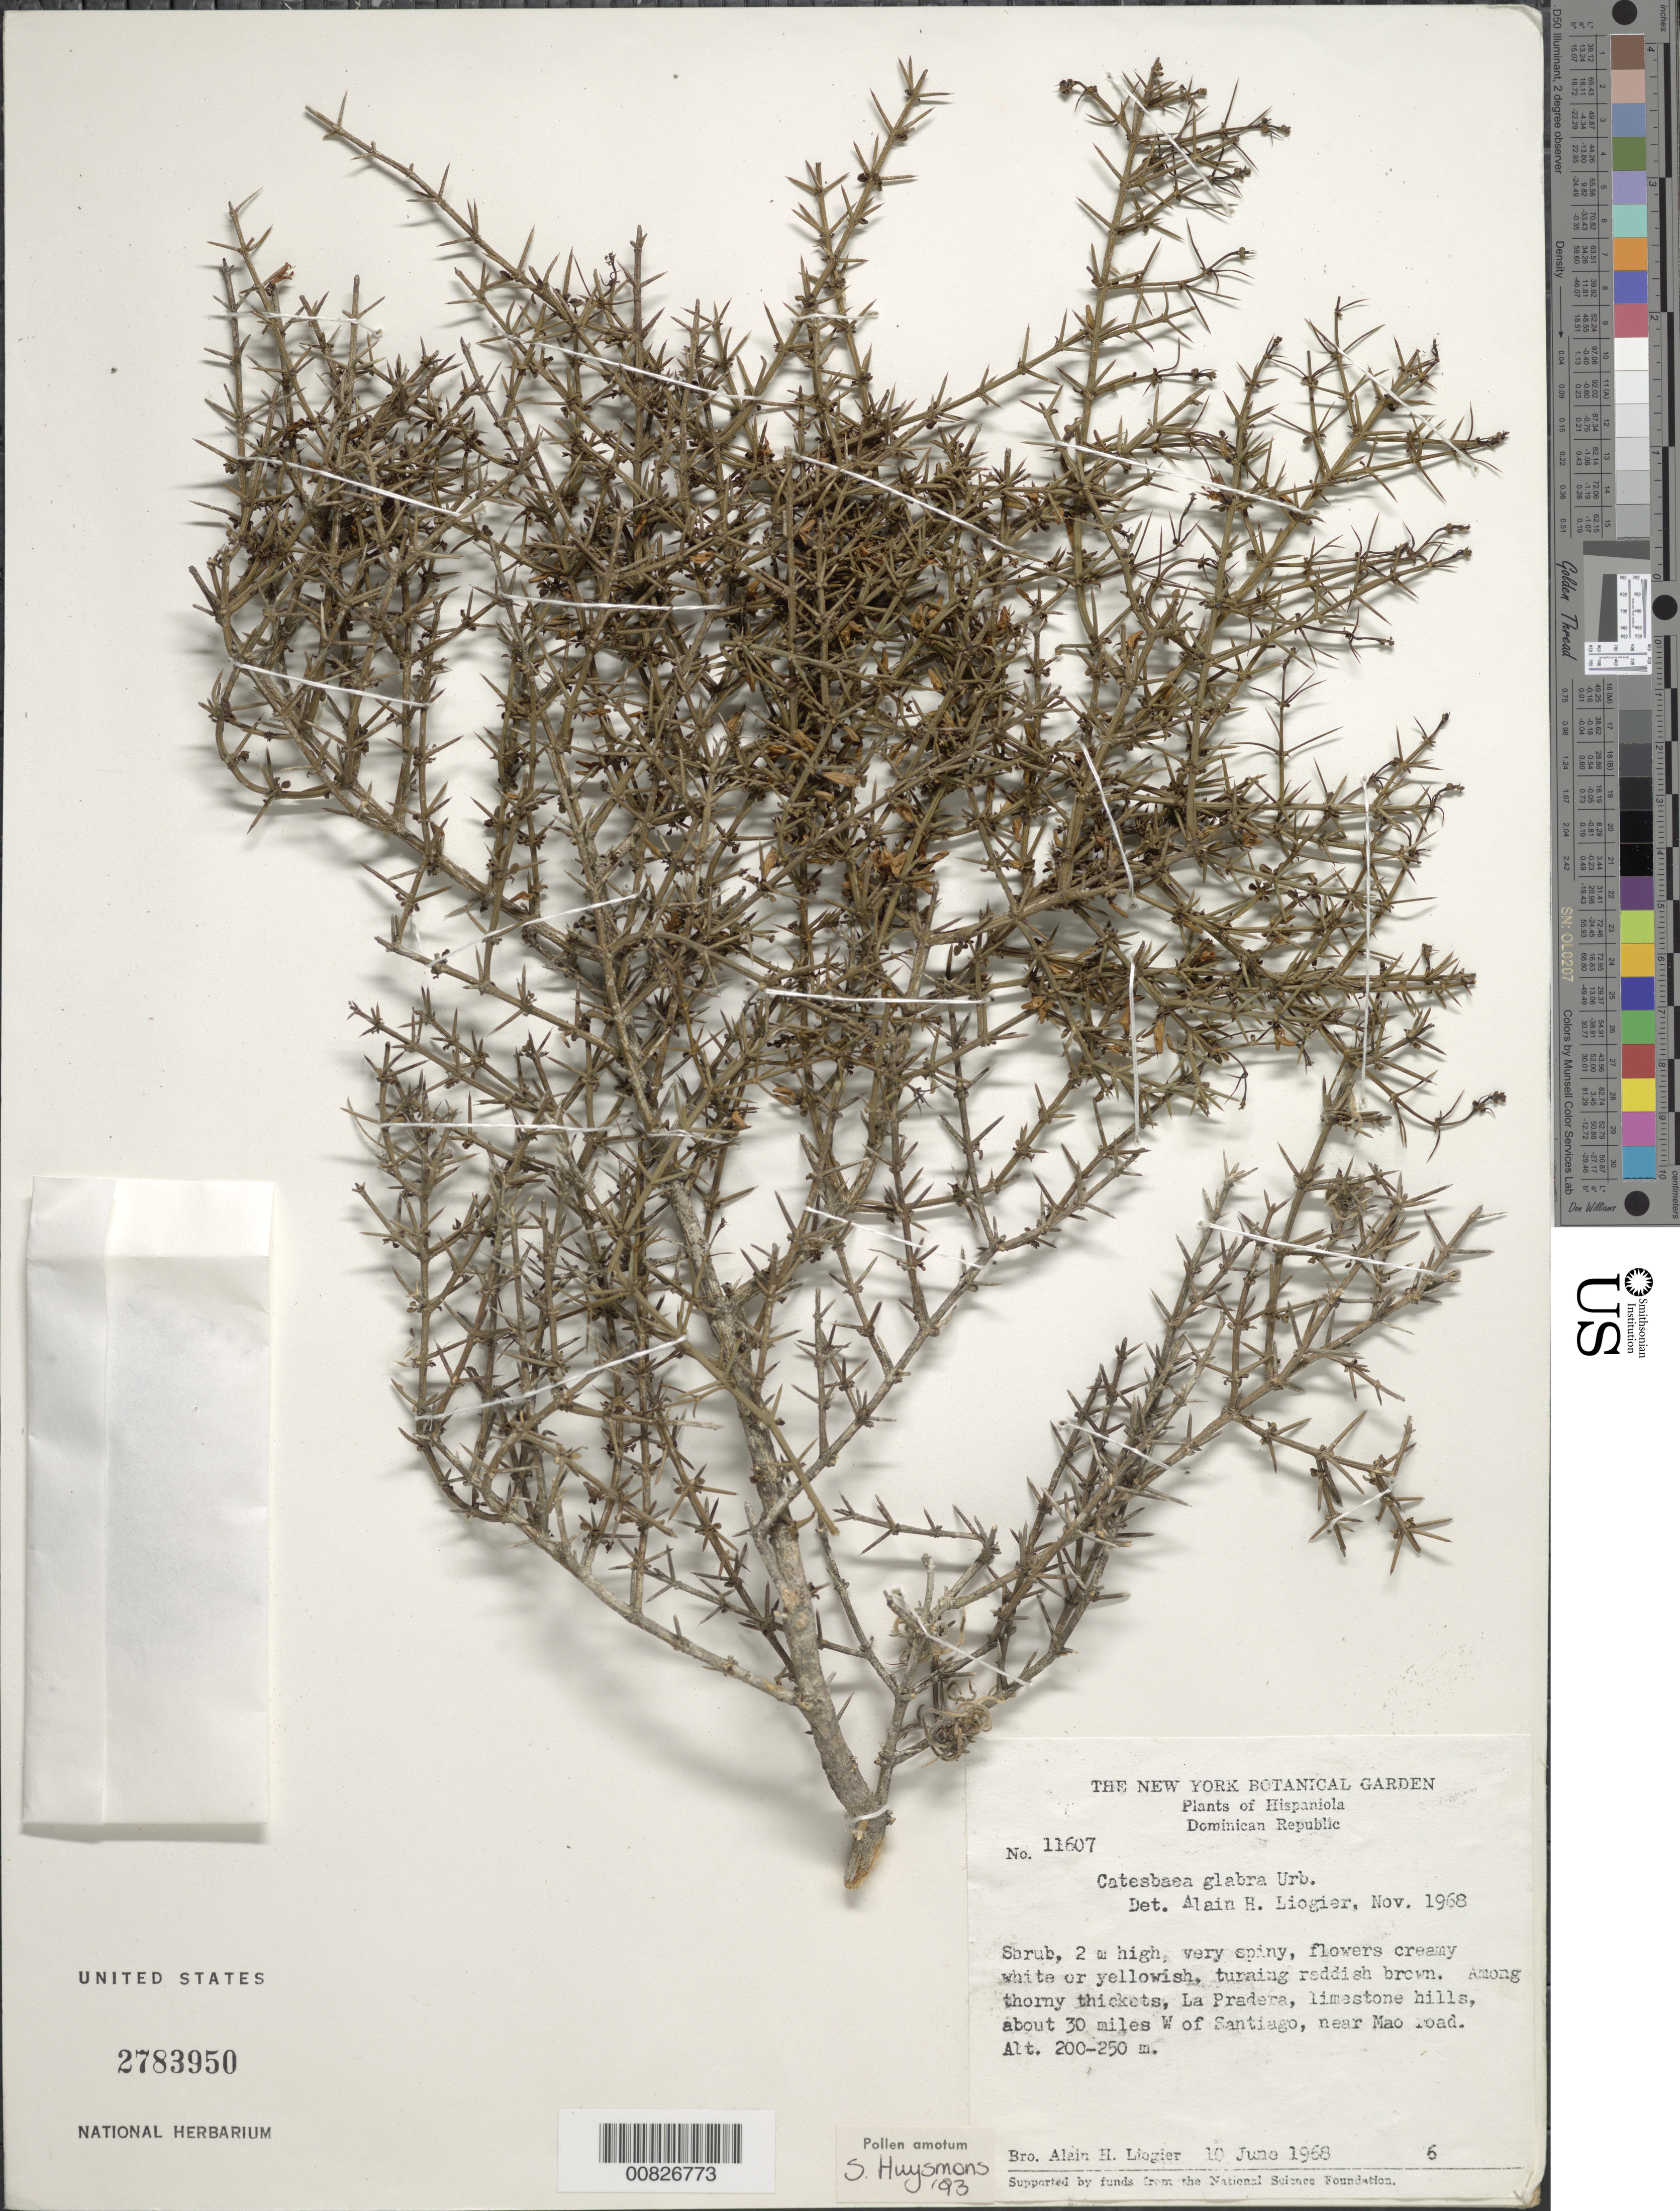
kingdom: Plantae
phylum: Tracheophyta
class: Magnoliopsida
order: Gentianales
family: Rubiaceae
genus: Catesbaea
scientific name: Catesbaea glabra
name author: Urb.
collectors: A. H. Liogier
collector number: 11607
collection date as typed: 10 Jun 1968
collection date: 1968-06-10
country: Dominican Republic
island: Hispaniola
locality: La Pradera, about 30 miles W of Santiago, near Mao road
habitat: Among thorny thickets on limestone hills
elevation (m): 200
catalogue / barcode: US 2783950